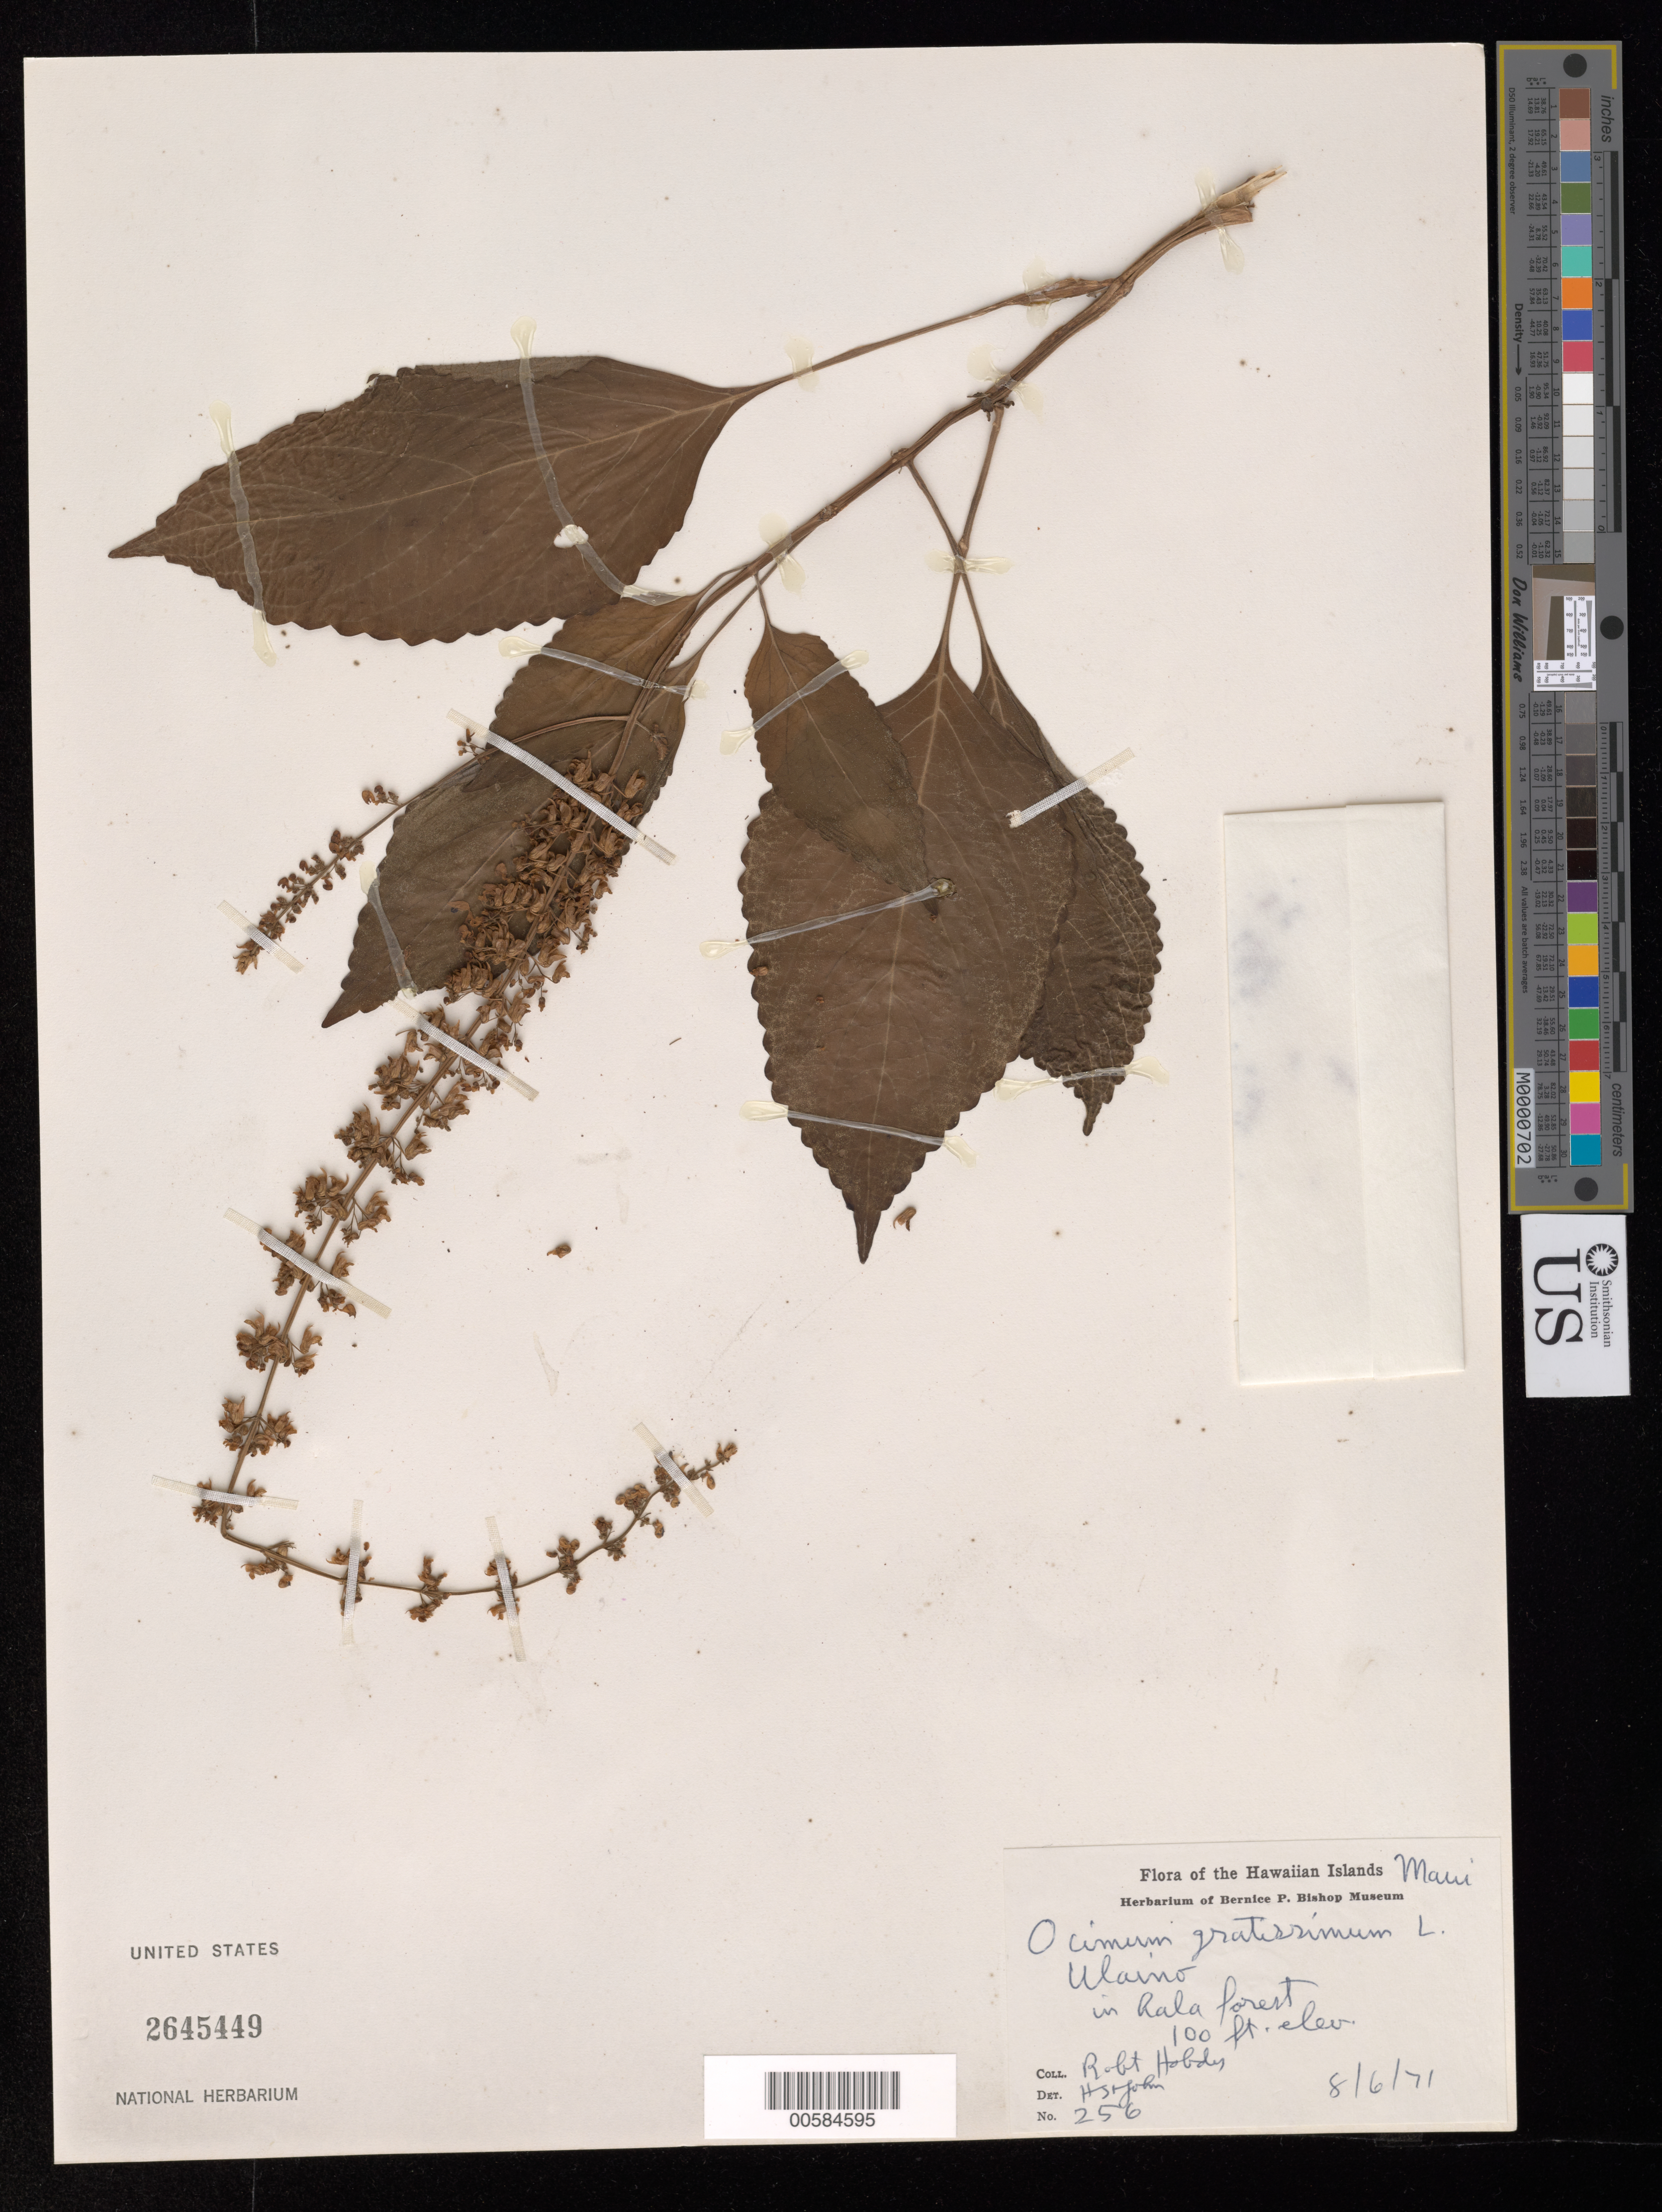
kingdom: Plantae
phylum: Tracheophyta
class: Magnoliopsida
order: Lamiales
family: Lamiaceae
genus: Ocimum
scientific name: Ocimum gratissimum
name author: L.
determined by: St. John, H.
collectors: R. Hobdy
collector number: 256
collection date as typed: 8/6/71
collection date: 1971-08-06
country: United States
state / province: Hawaii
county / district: Maui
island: Maui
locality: Ulaino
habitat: in forest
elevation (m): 30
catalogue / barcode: US 2645449